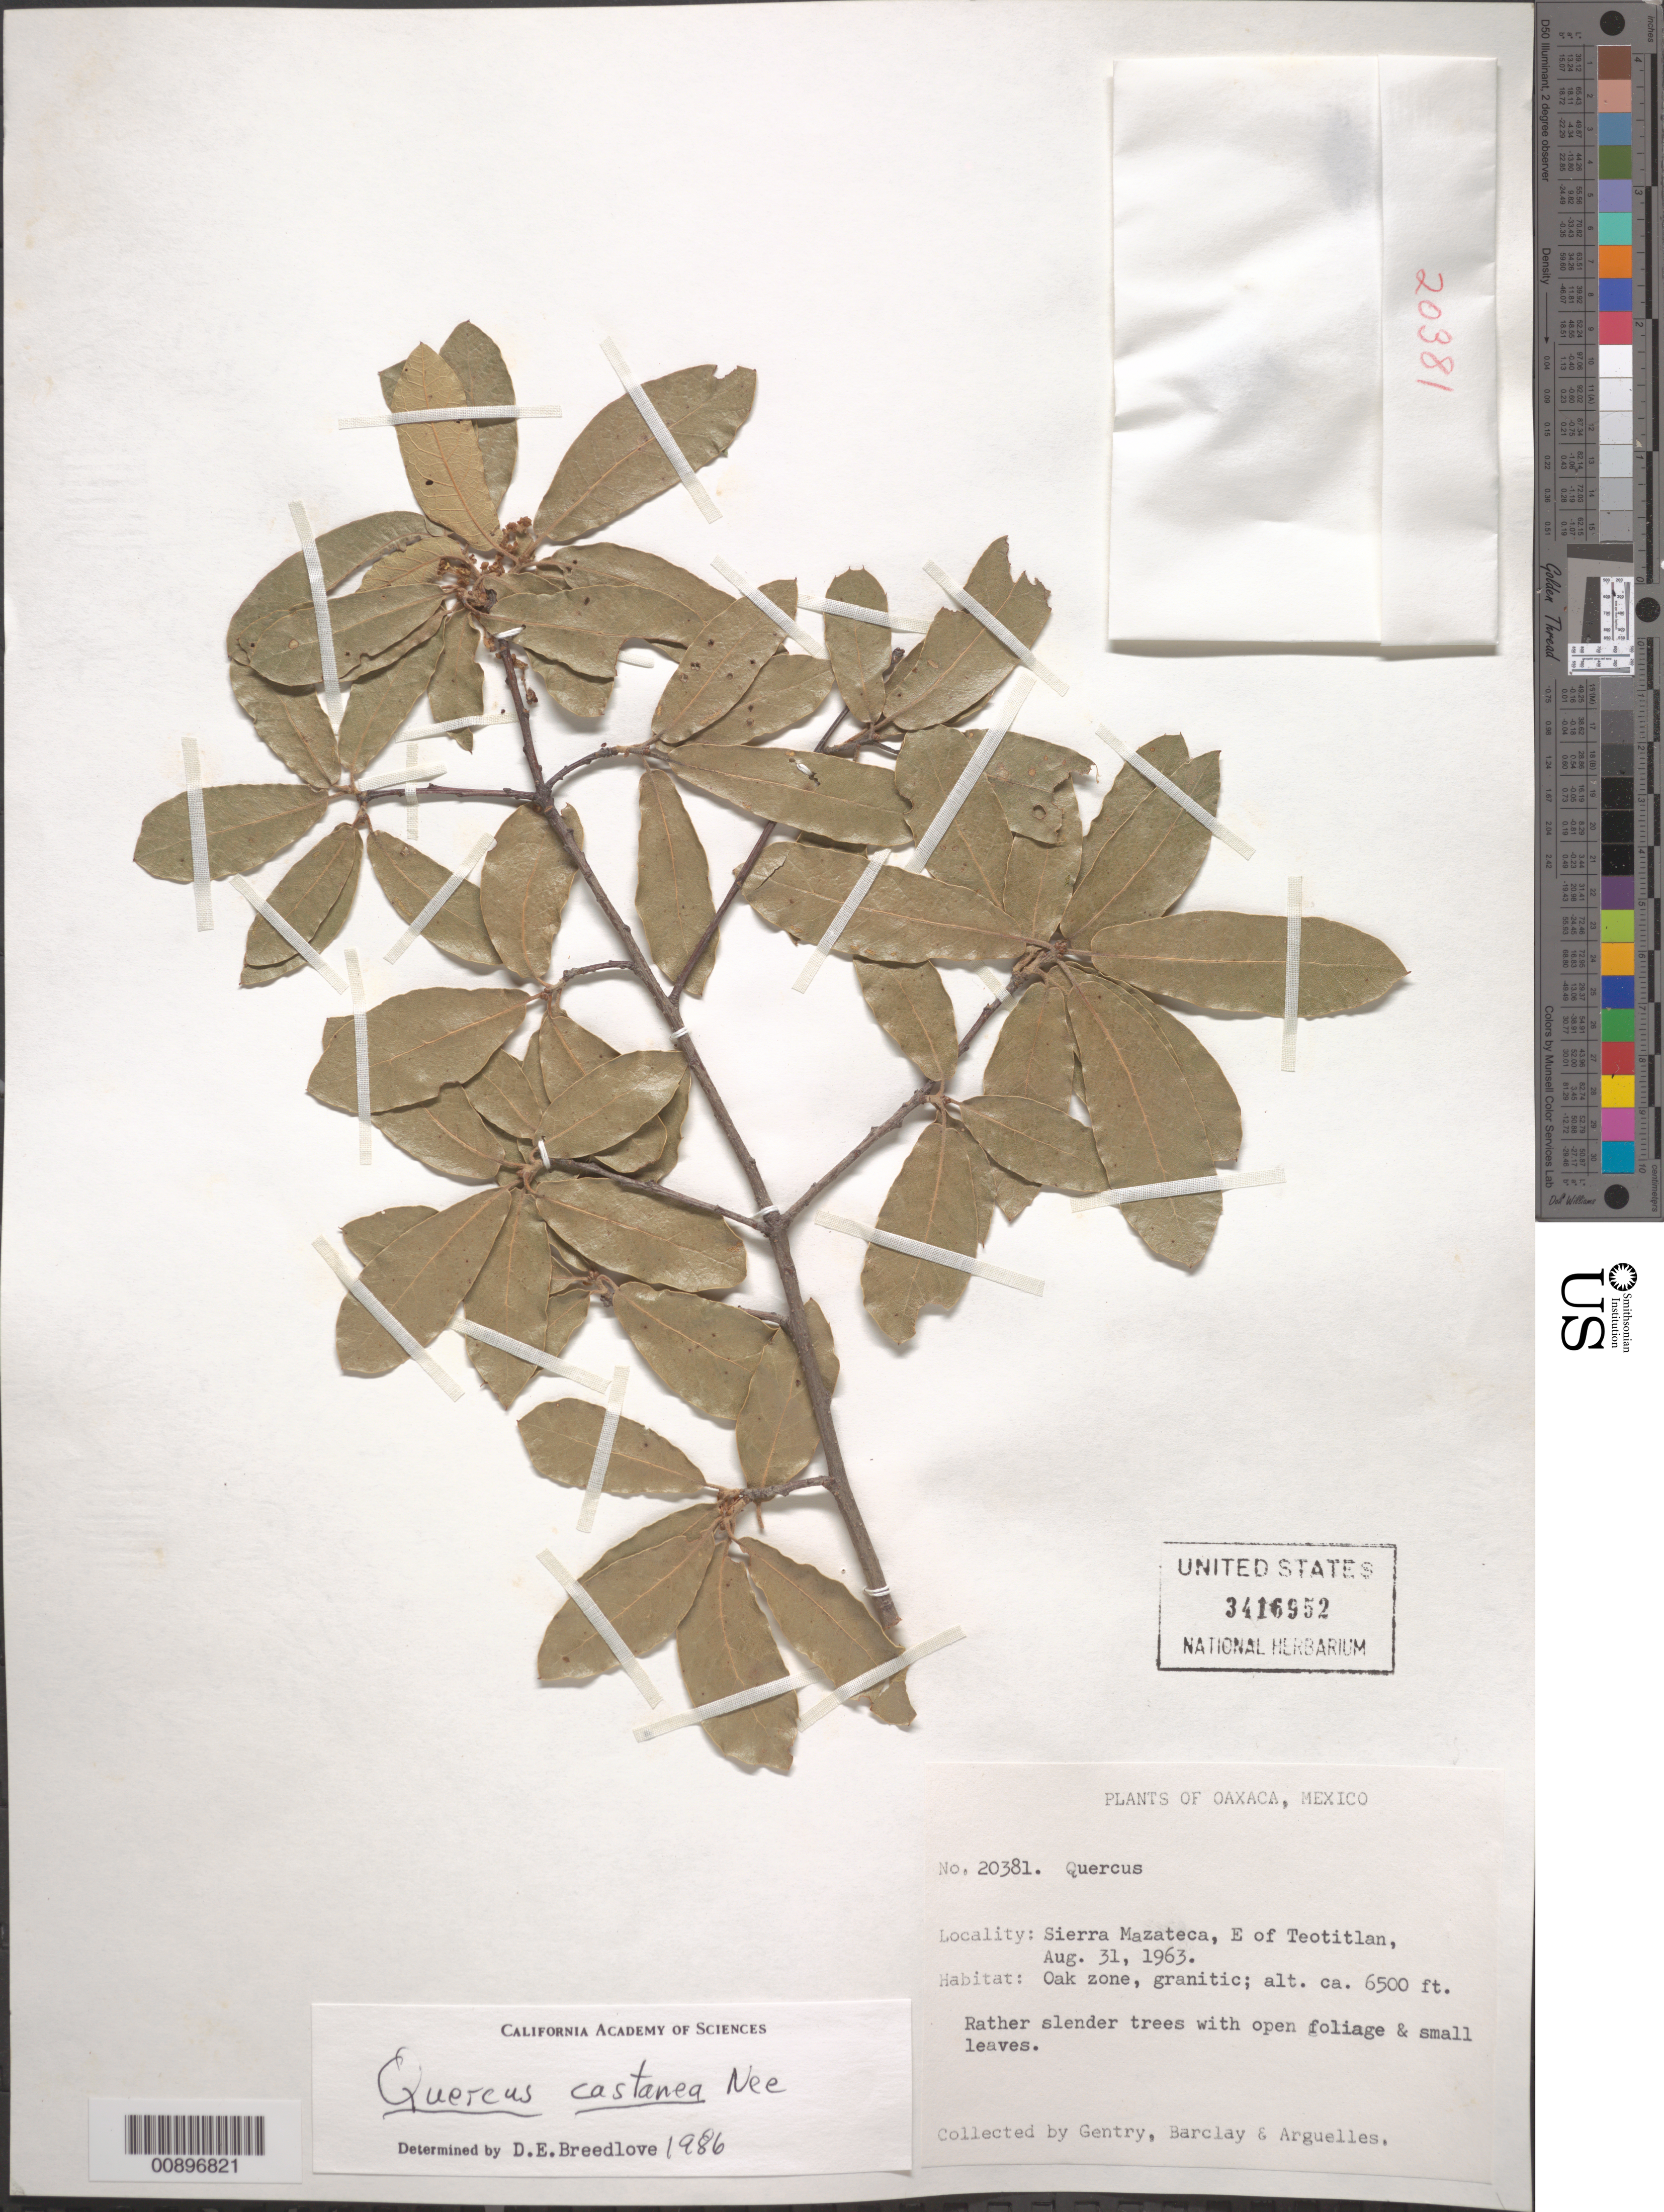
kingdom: Plantae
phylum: Tracheophyta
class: Magnoliopsida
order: Fagales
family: Fagaceae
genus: Quercus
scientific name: Quercus castanea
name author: Née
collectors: Gentry, --, -- Barclay & Arguelles, --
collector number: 20381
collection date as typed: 31 Aug 1963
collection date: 1963-08-31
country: Mexico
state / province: Oaxaca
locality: Sierra Mazateca, E of Teotitlan, Oaxaca.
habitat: Oak zone, granitic.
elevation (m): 1981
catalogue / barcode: US 3416952